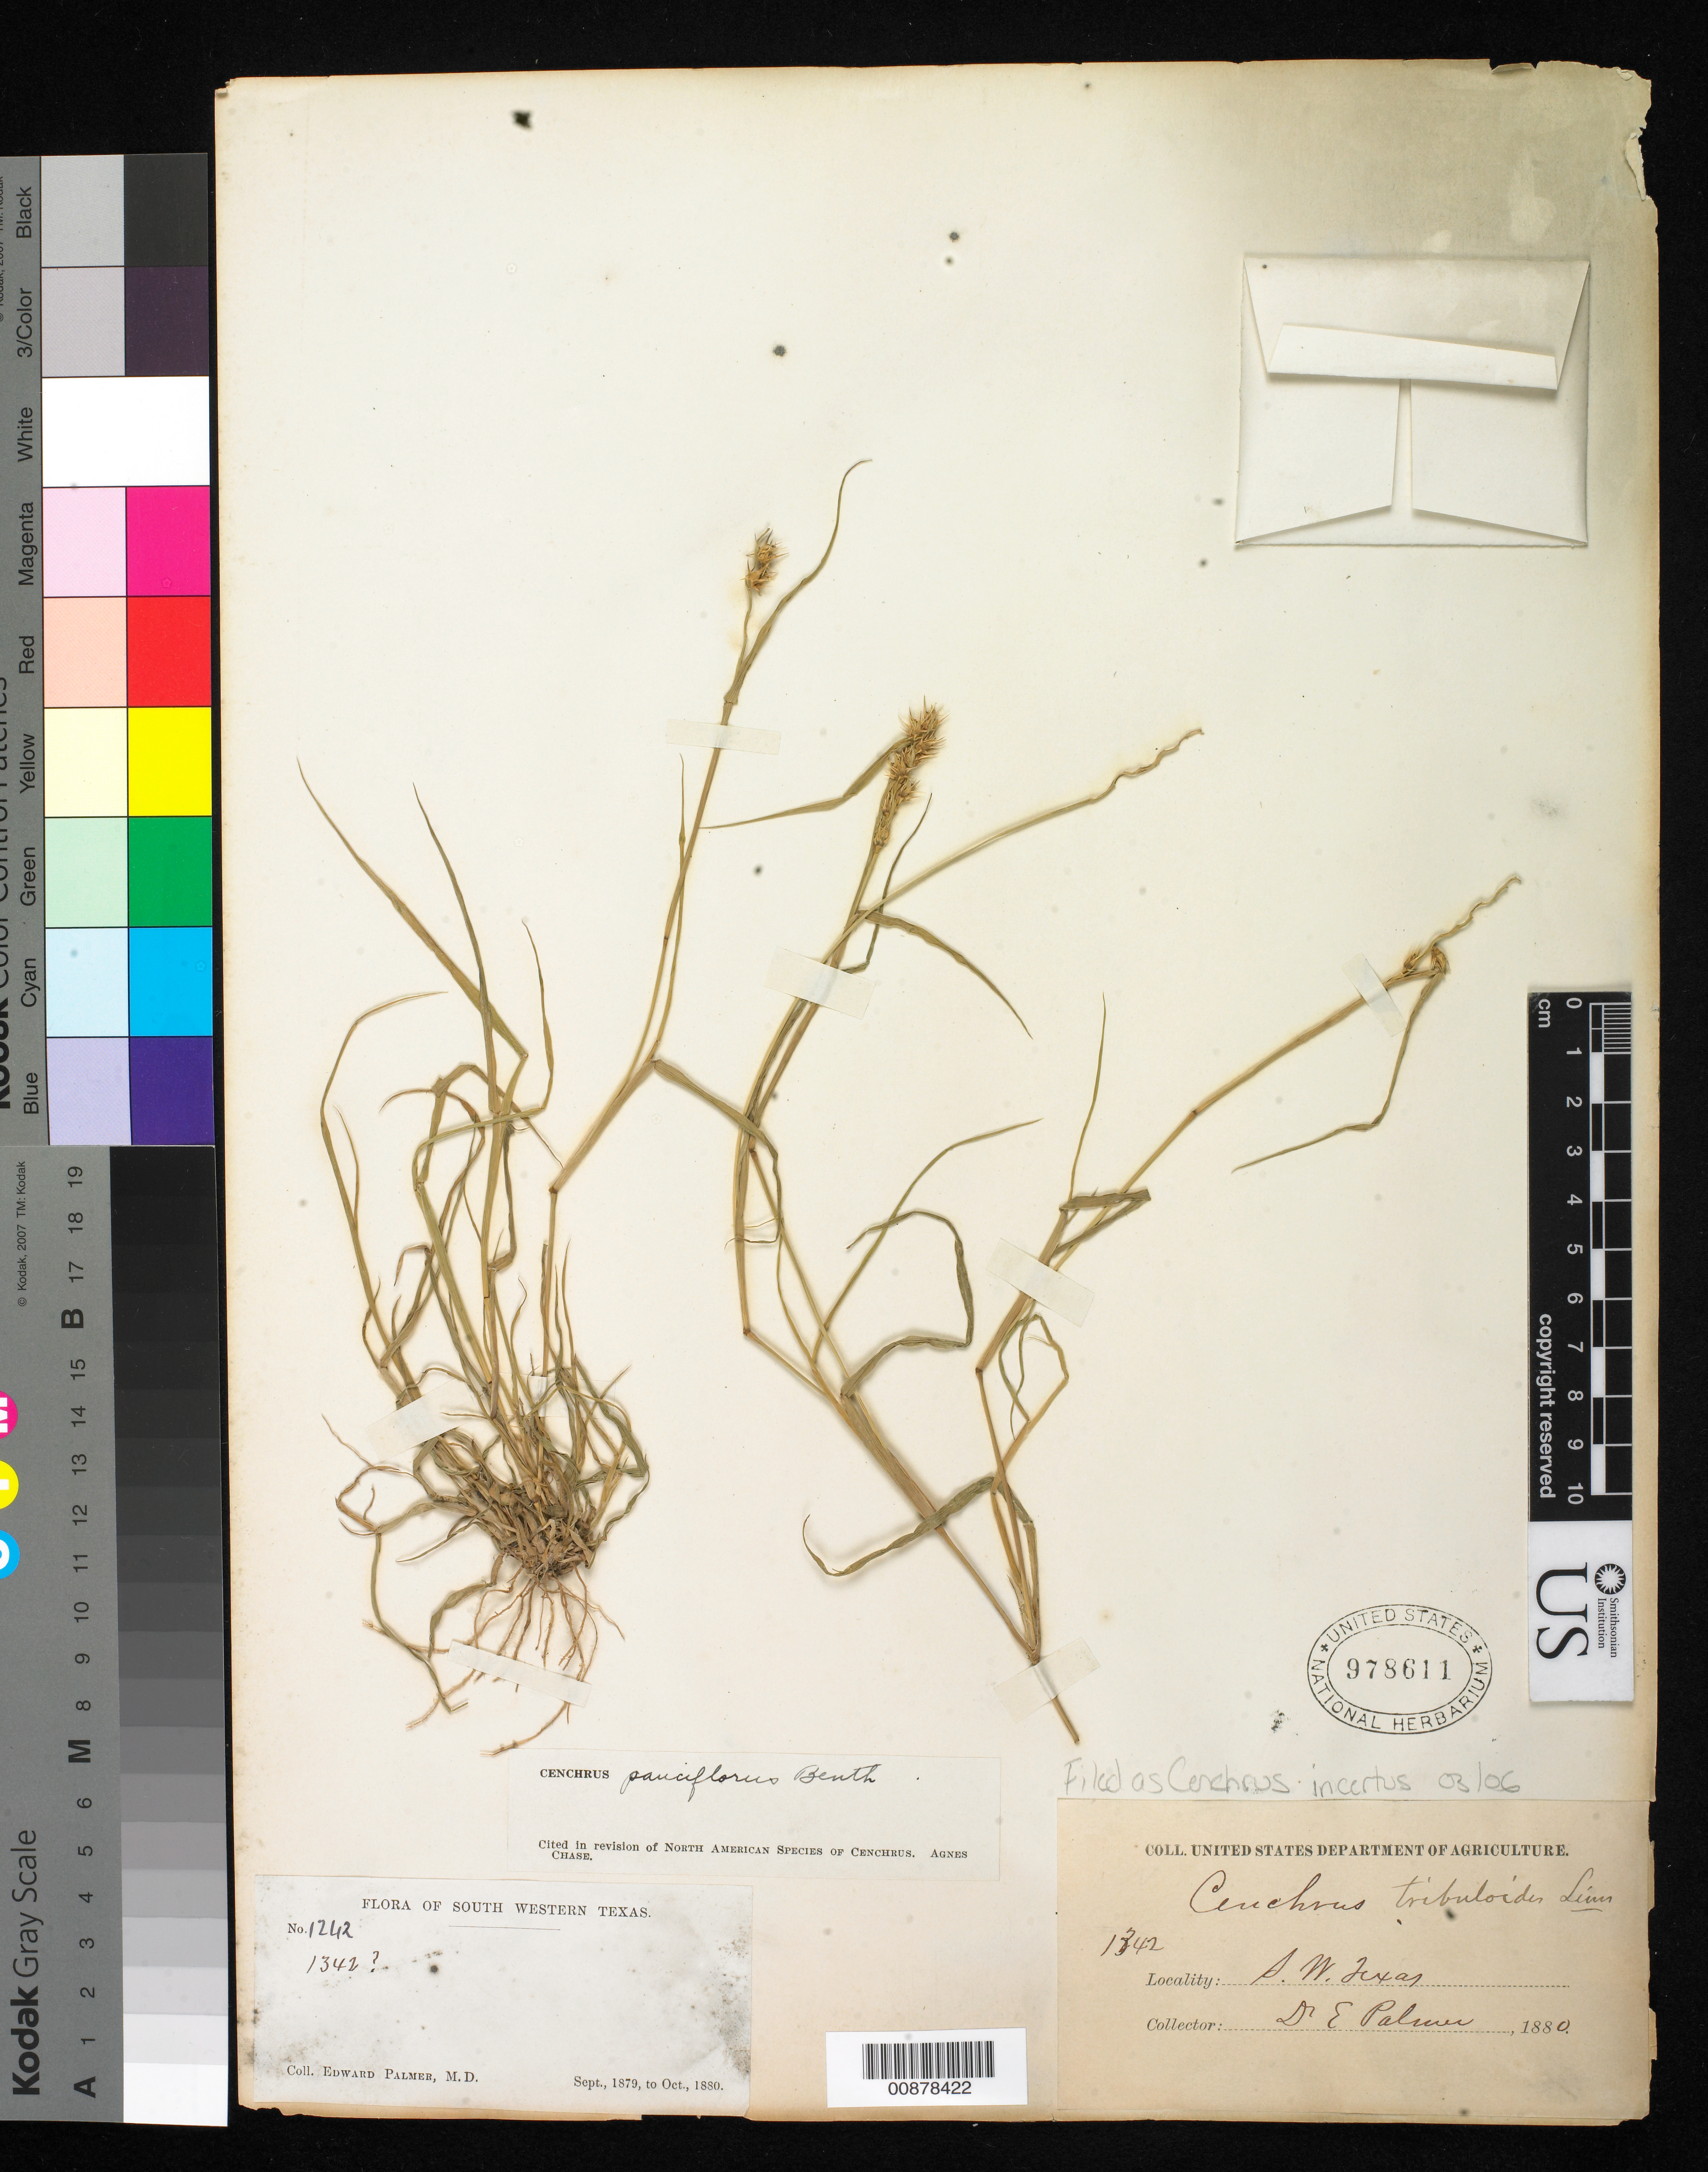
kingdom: Plantae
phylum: Tracheophyta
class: Liliopsida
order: Poales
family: Poaceae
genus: Cenchrus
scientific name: Cenchrus spinifex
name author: Cav.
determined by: Poaceae Reorganization Project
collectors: E. Palmer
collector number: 1242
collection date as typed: Sep 1879 to -- Oct 1880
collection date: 1879-09/1880-10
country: United States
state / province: Texas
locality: SW Texas.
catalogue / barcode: US 978611